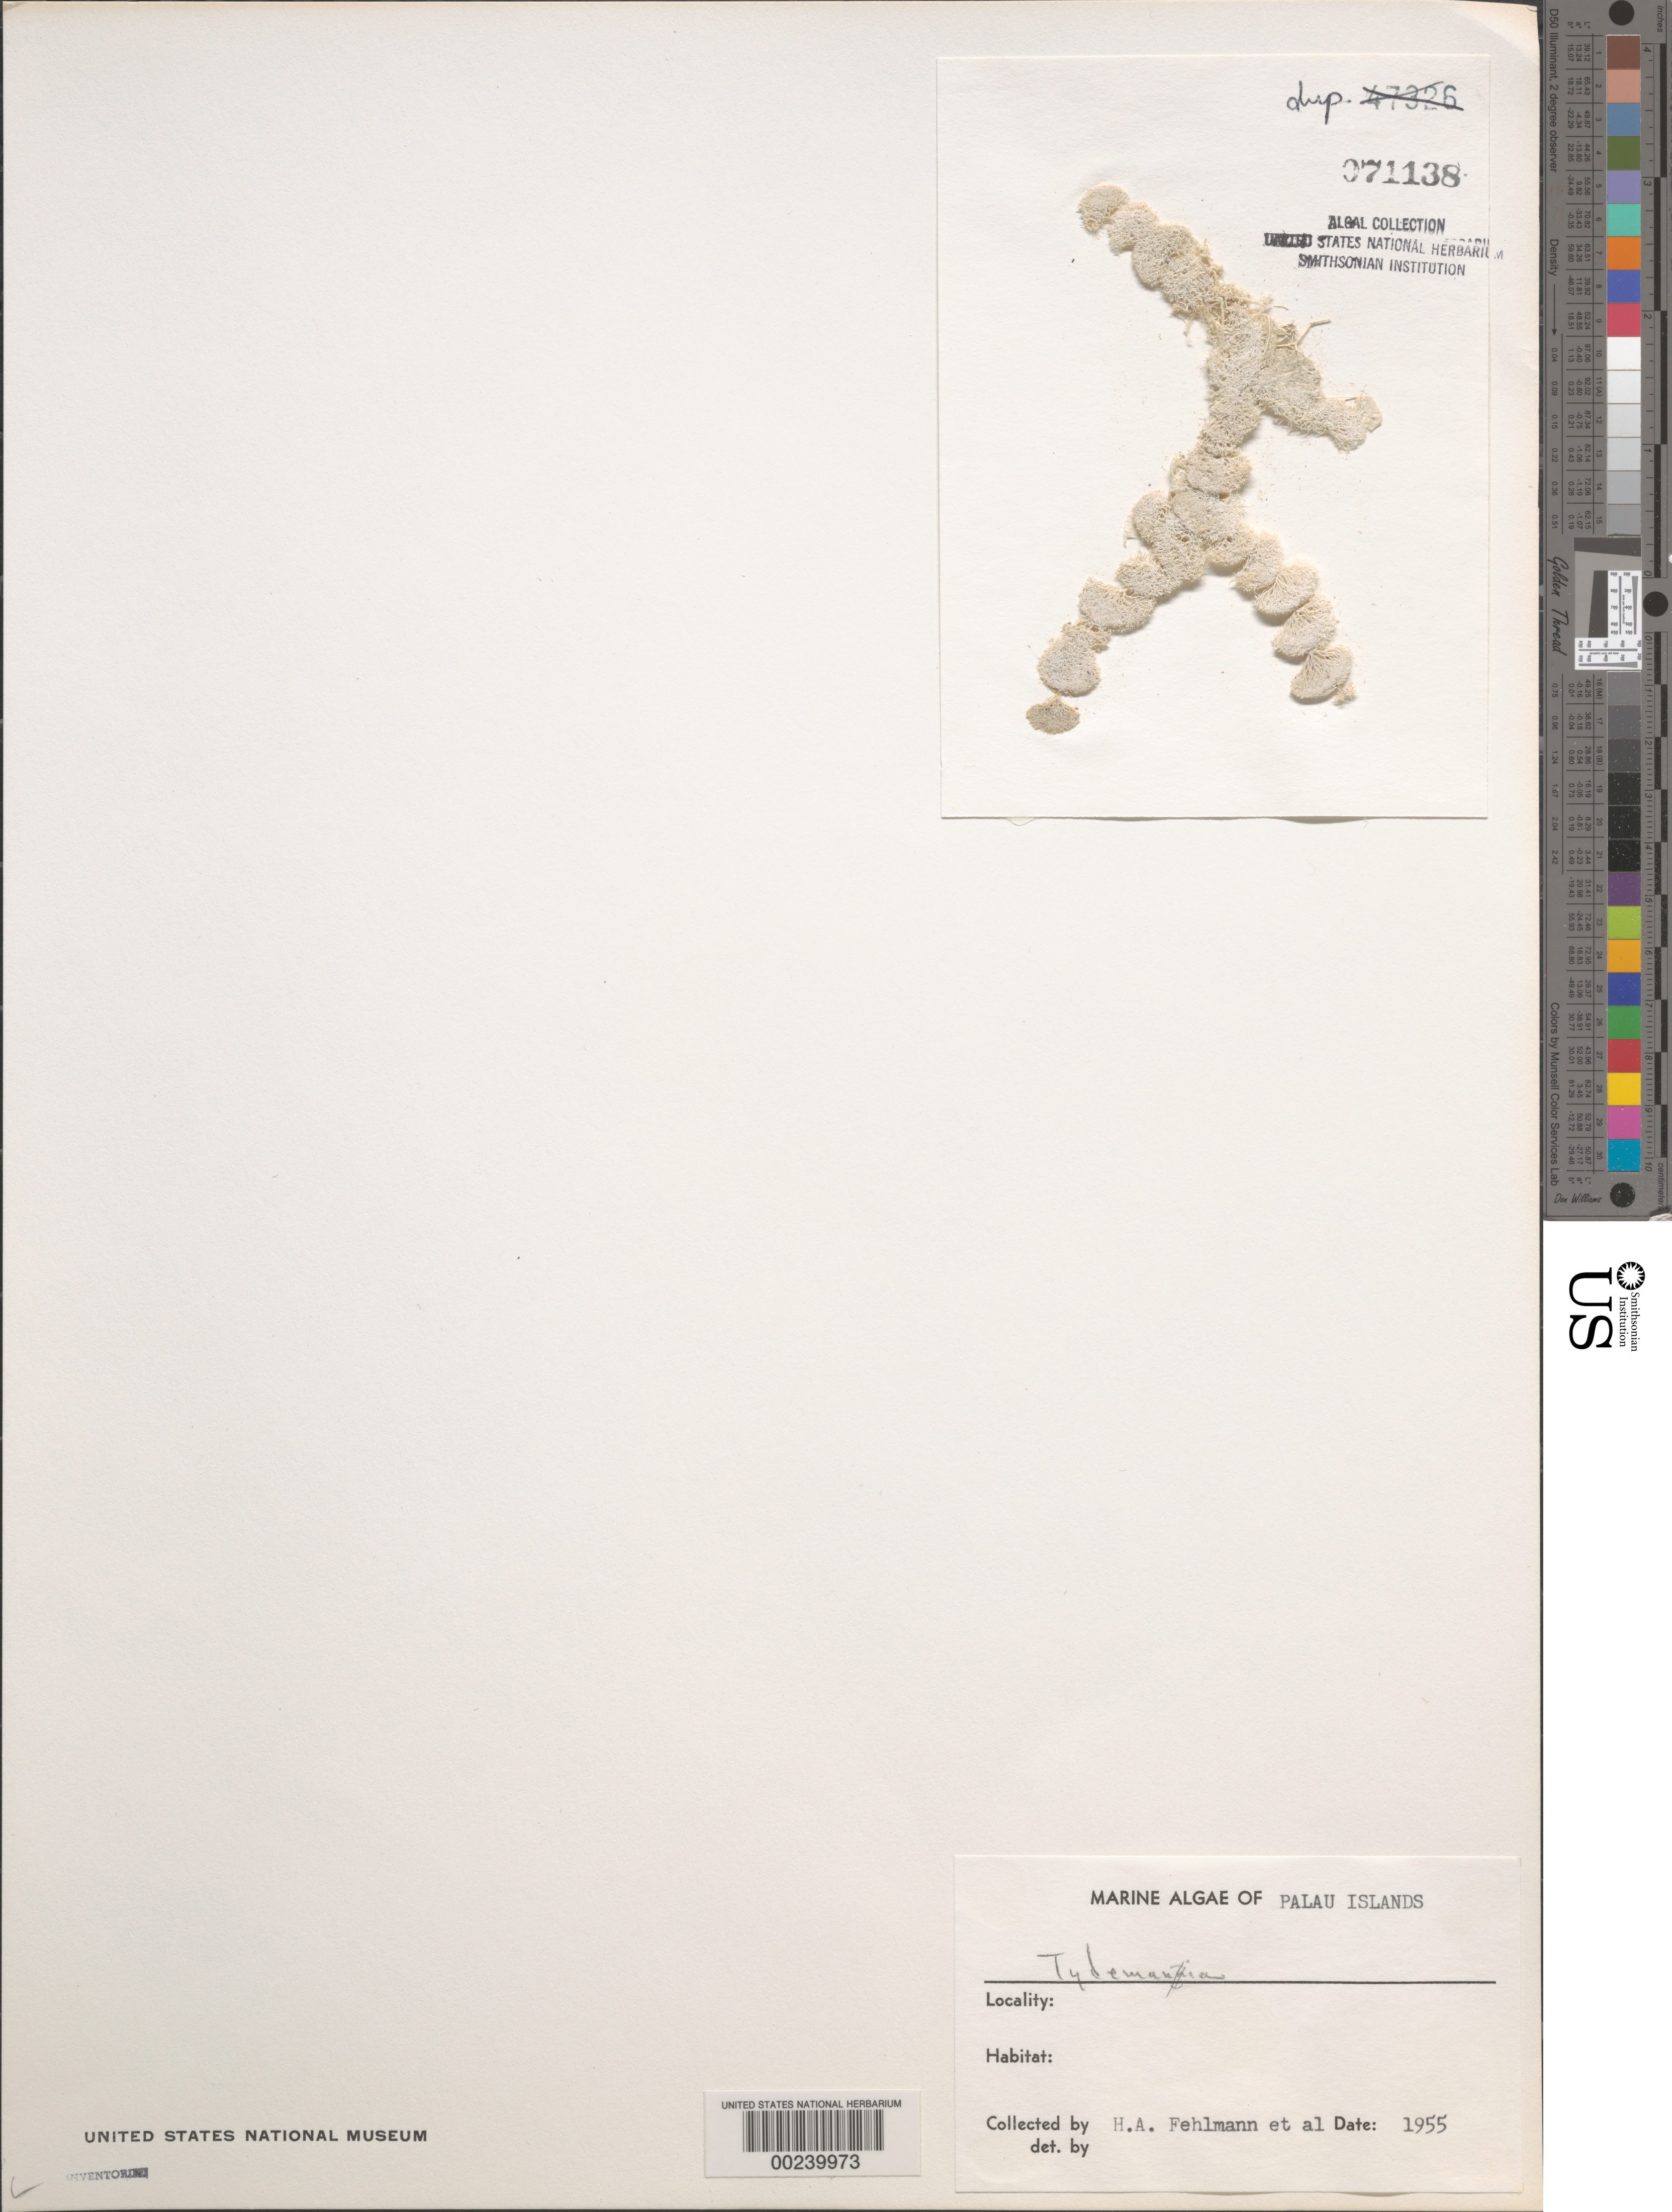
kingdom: Plantae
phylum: Chlorophyta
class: Ulvophyceae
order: Bryopsidales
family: Udoteaceae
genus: Tydemania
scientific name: Tydemania expeditionis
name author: Weber Bosse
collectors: H. Fehlmann et al.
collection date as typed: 1955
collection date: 1955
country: Palau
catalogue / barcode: US 71138